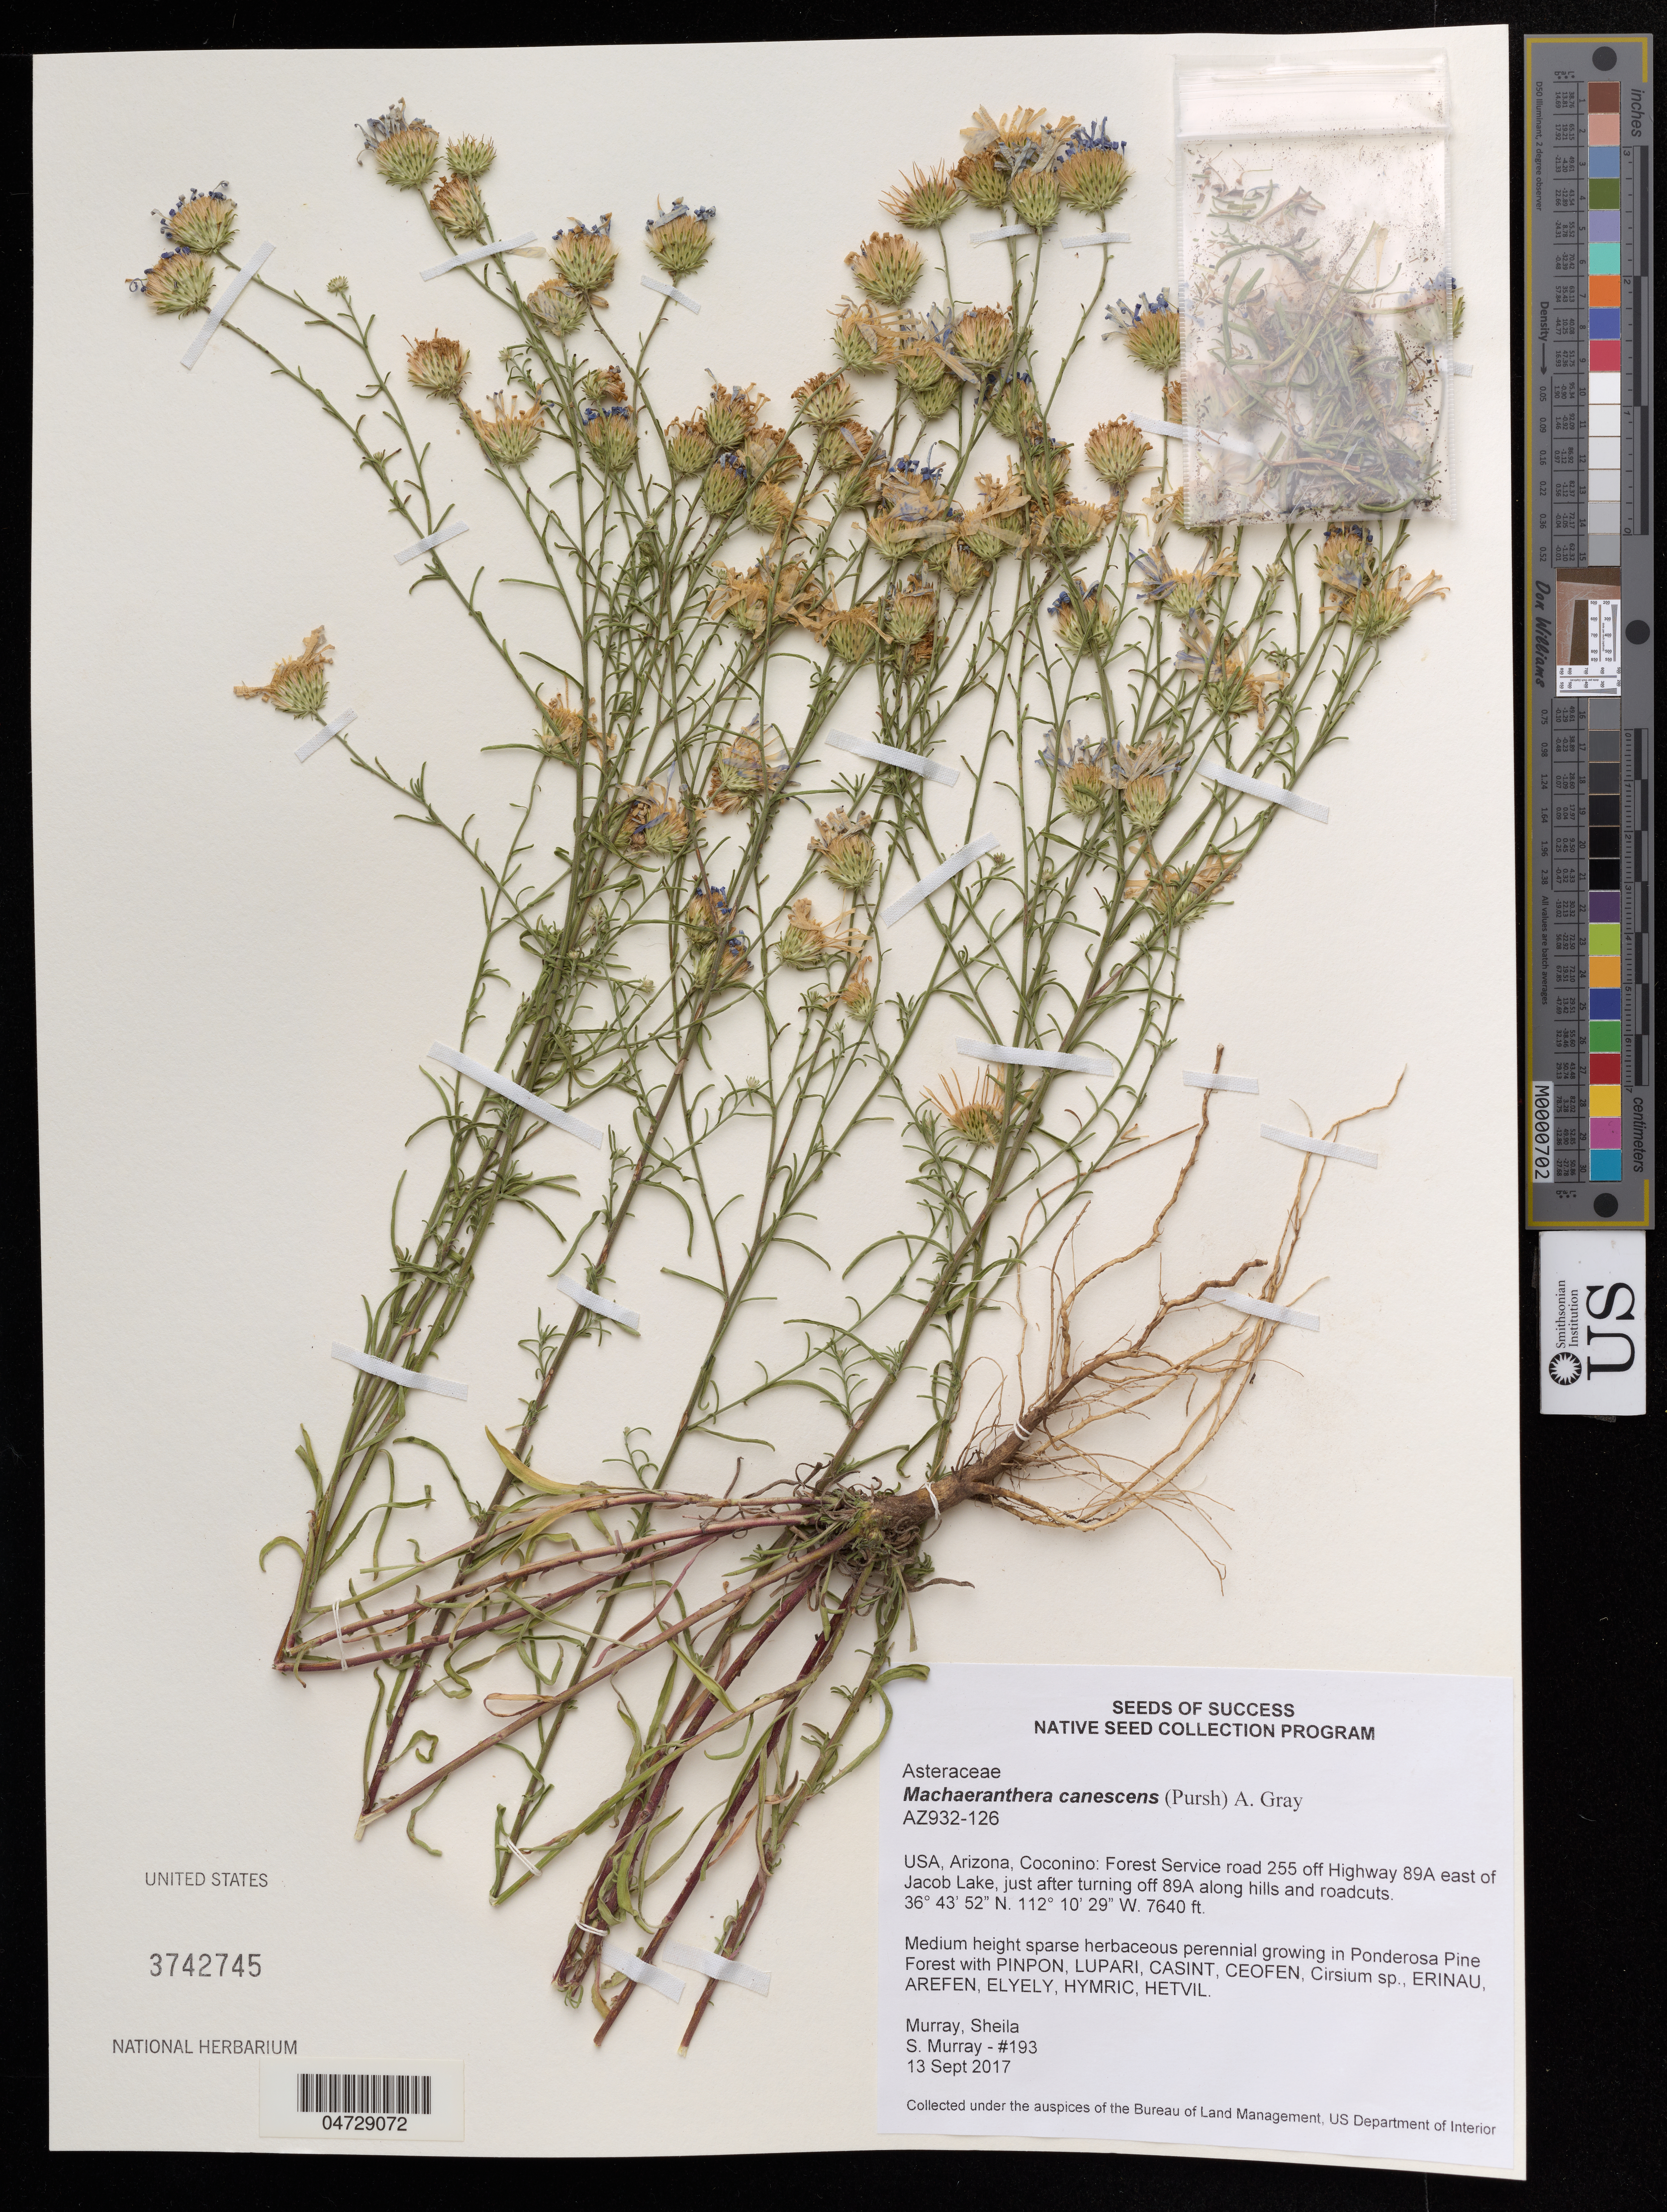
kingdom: Plantae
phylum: Tracheophyta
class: Magnoliopsida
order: Asterales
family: Asteraceae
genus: Machaeranthera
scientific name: Machaeranthera canescens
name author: (Pursh) A. Gray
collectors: S. Murray & S. Murray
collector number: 193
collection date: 2017-09-13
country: United States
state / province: Arizona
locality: Coconino: Forest Service road 255 off Highway 89A east of Jacob Lake, just after turning off 89A along hills and roadcuts.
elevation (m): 2329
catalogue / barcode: US 3742745